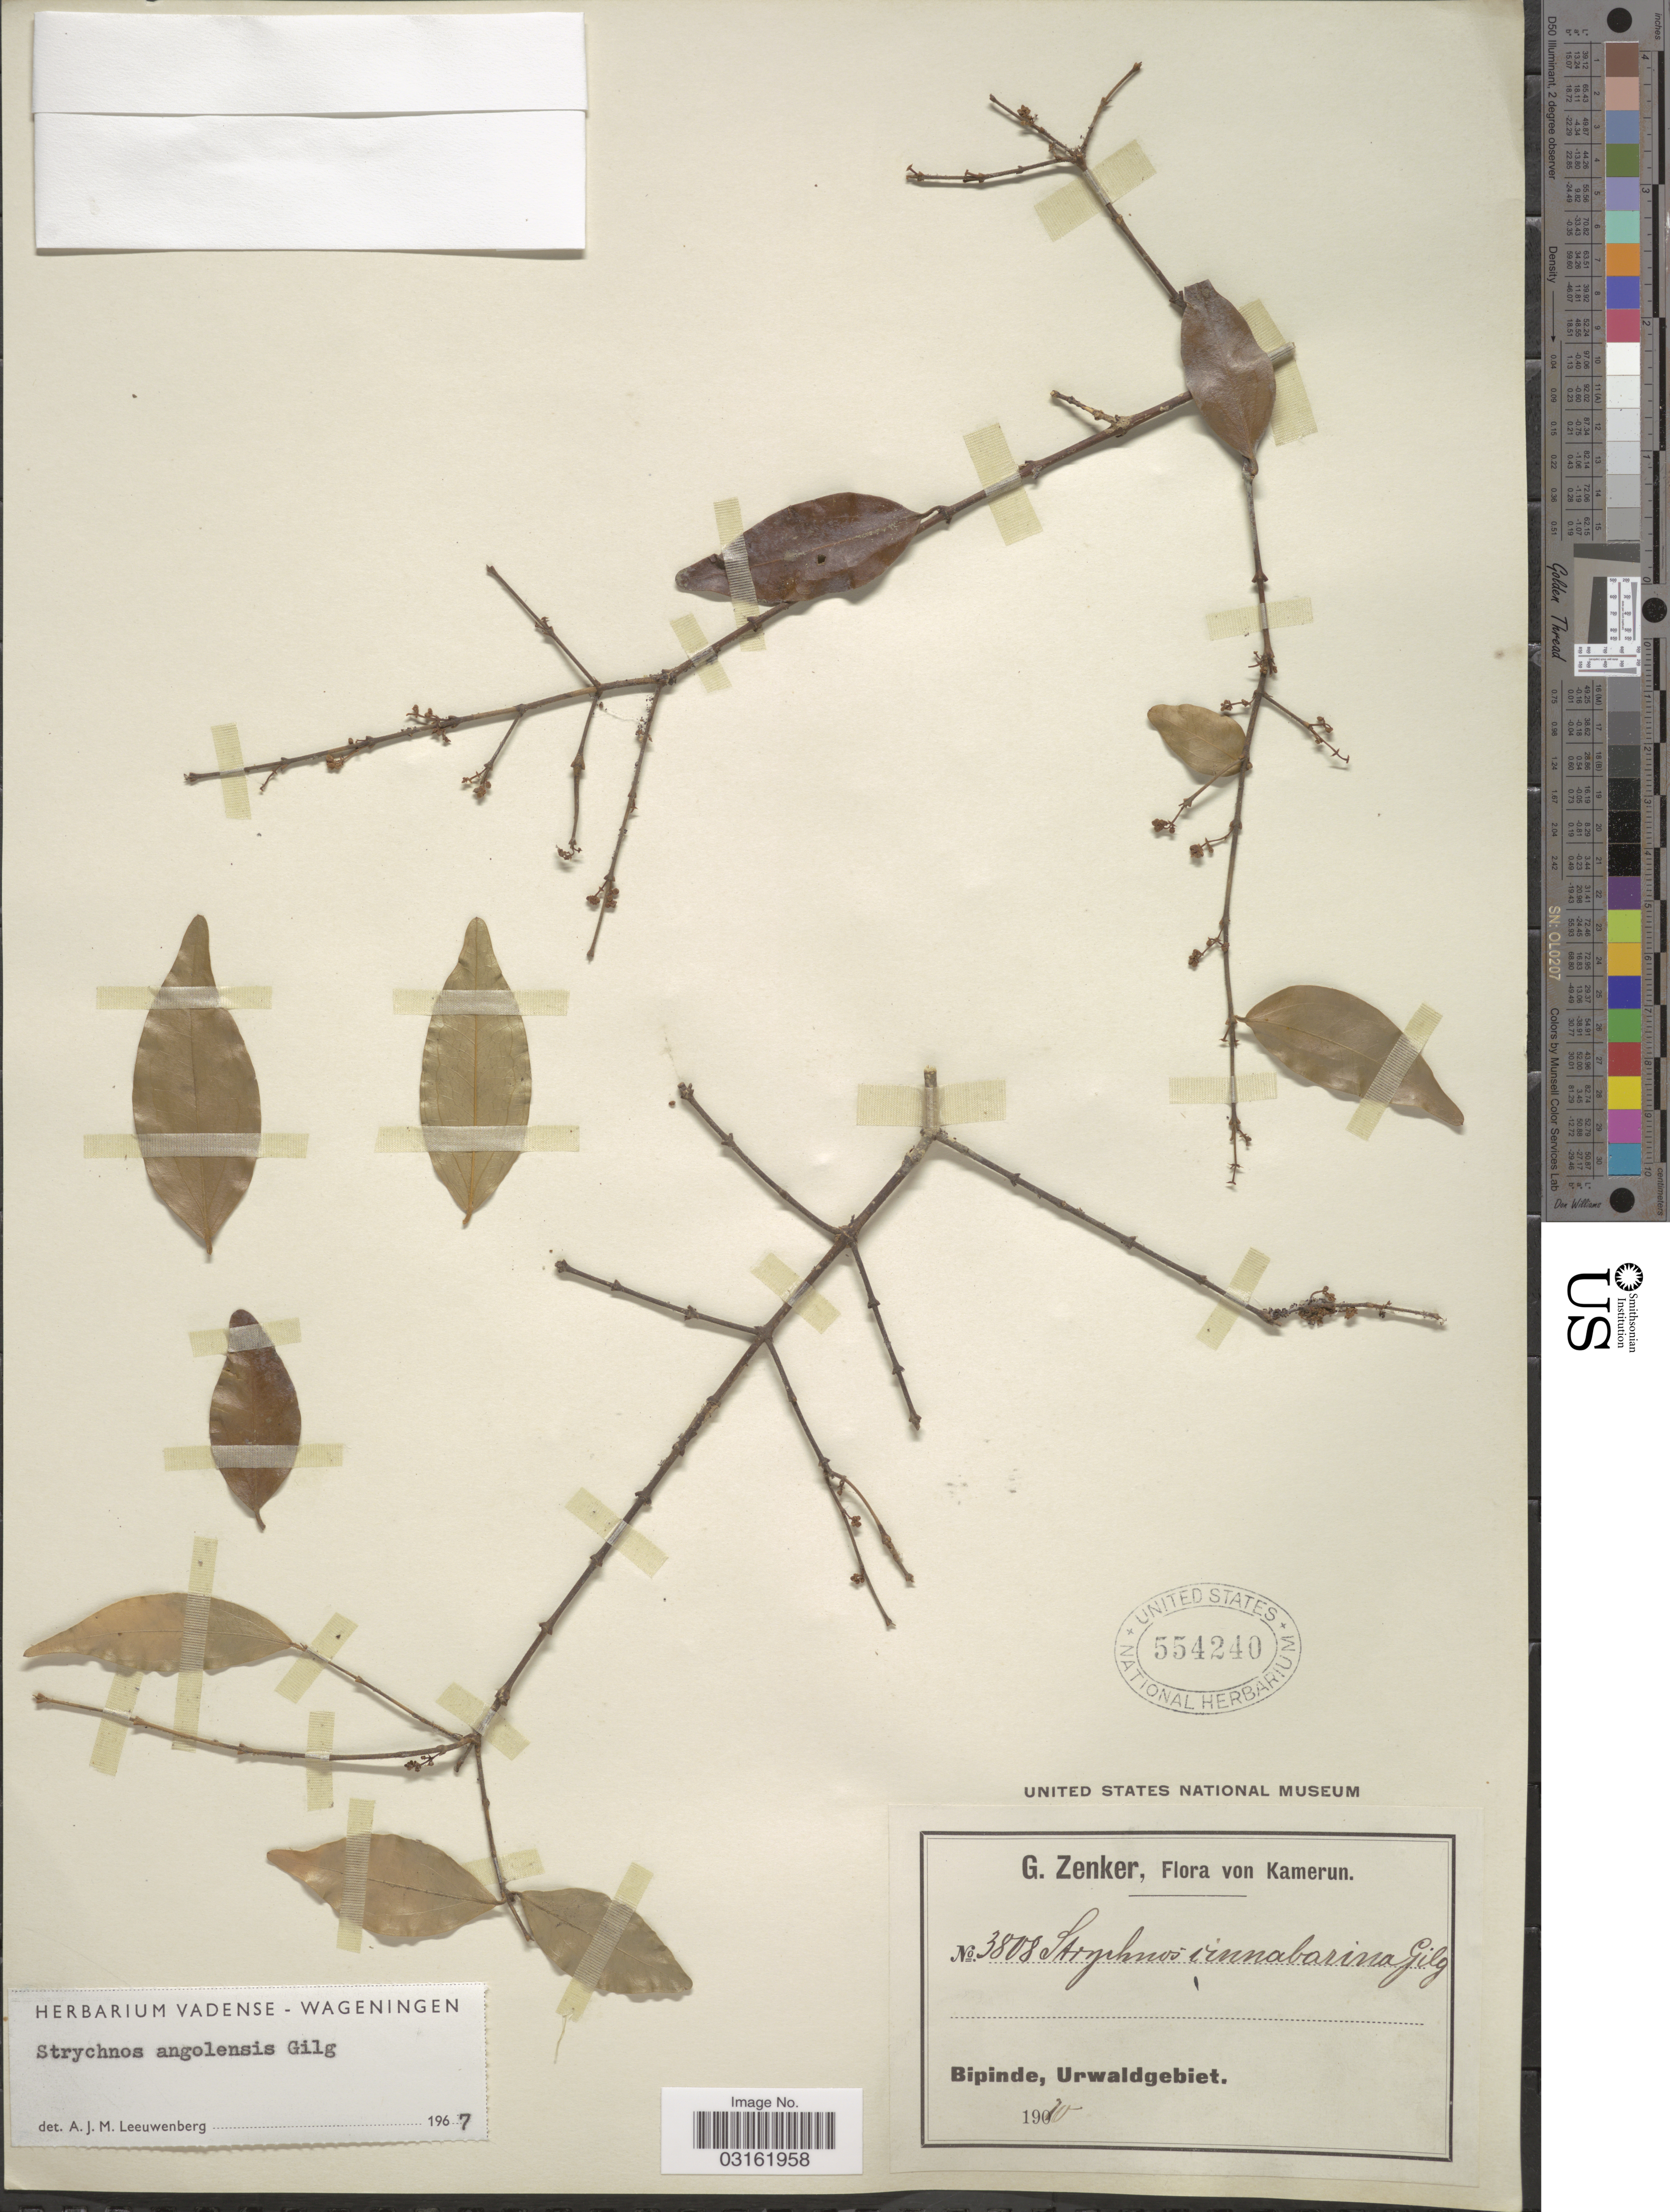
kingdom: Plantae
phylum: Tracheophyta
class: Magnoliopsida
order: Gentianales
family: Loganiaceae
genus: Strychnos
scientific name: Strychnos angolensis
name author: Gilg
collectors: G. A. Zenker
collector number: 3808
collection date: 1910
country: Cameroon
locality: Kamerun. Bipinde, Urwaldgebiet.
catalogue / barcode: US 554240